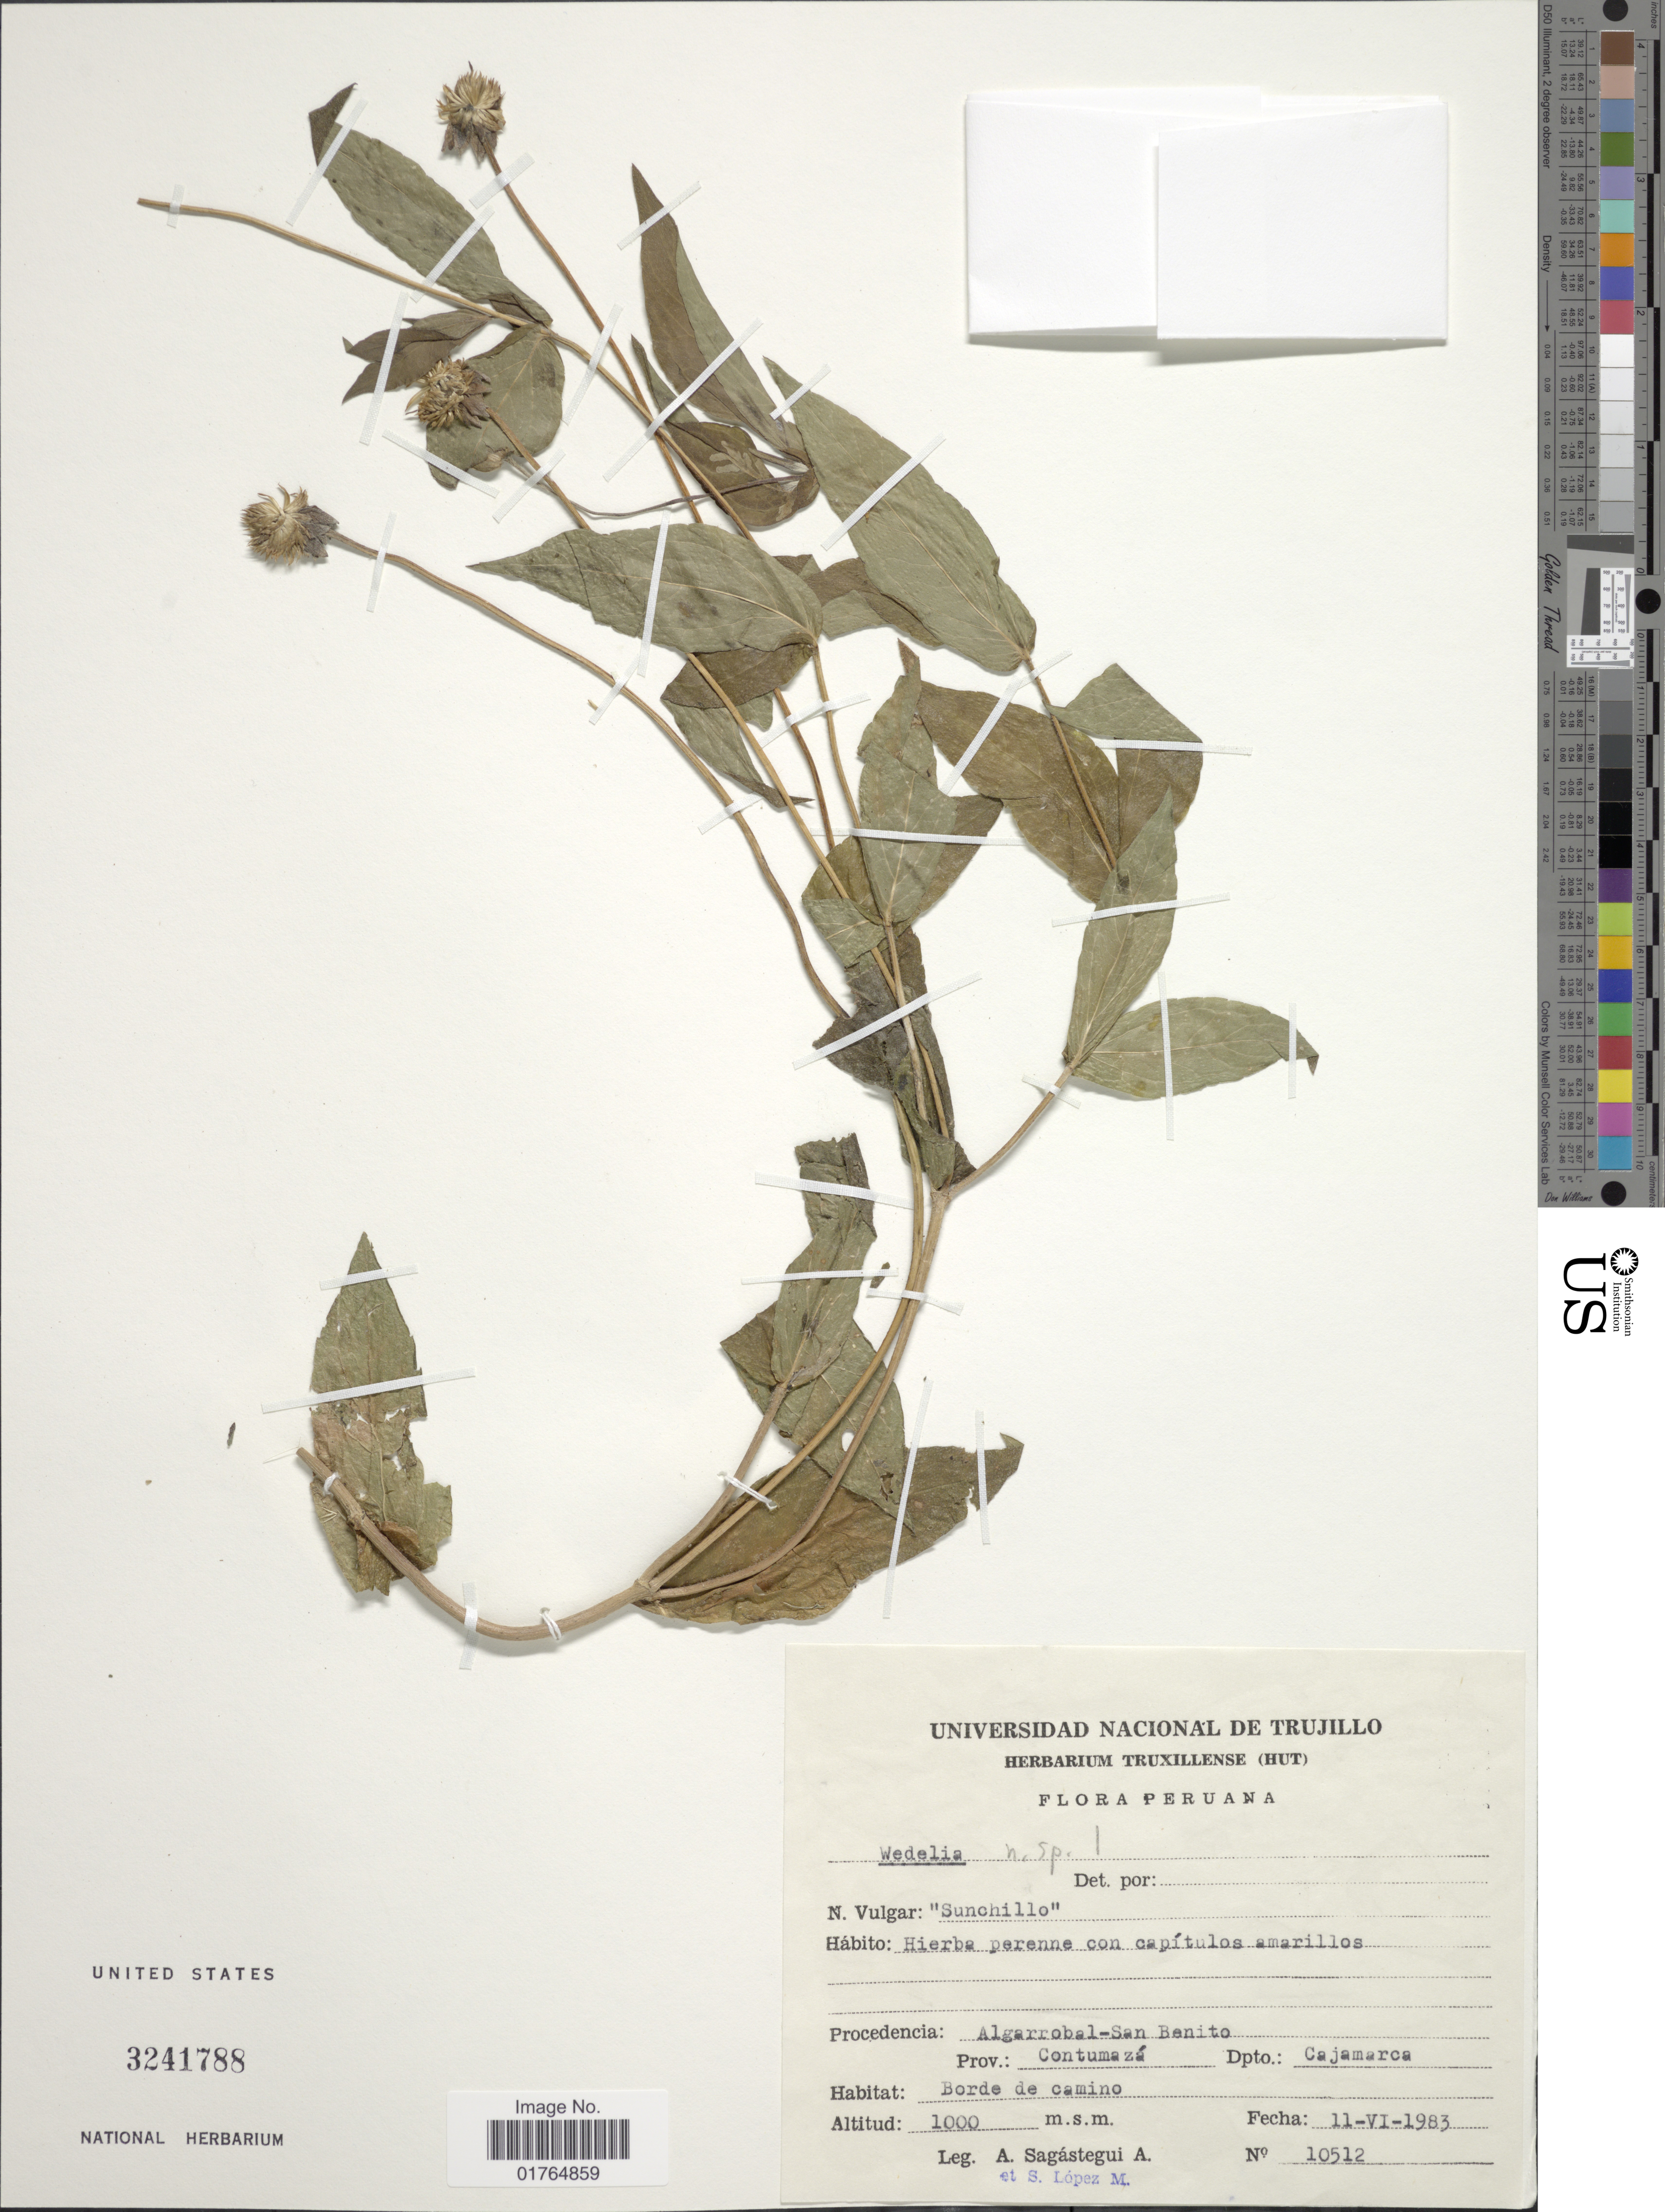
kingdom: Plantae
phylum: Tracheophyta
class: Magnoliopsida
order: Asterales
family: Asteraceae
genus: Wedelia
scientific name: Wedelia subvelutina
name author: DC.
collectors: A. Sagástegui A. & S. Lopez M.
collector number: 10512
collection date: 1983-06-11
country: Peru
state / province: Cajamarca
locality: Algarrobal-San Benito, Prov. Contumaza, Borde de camino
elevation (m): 1000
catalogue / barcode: US 3241788